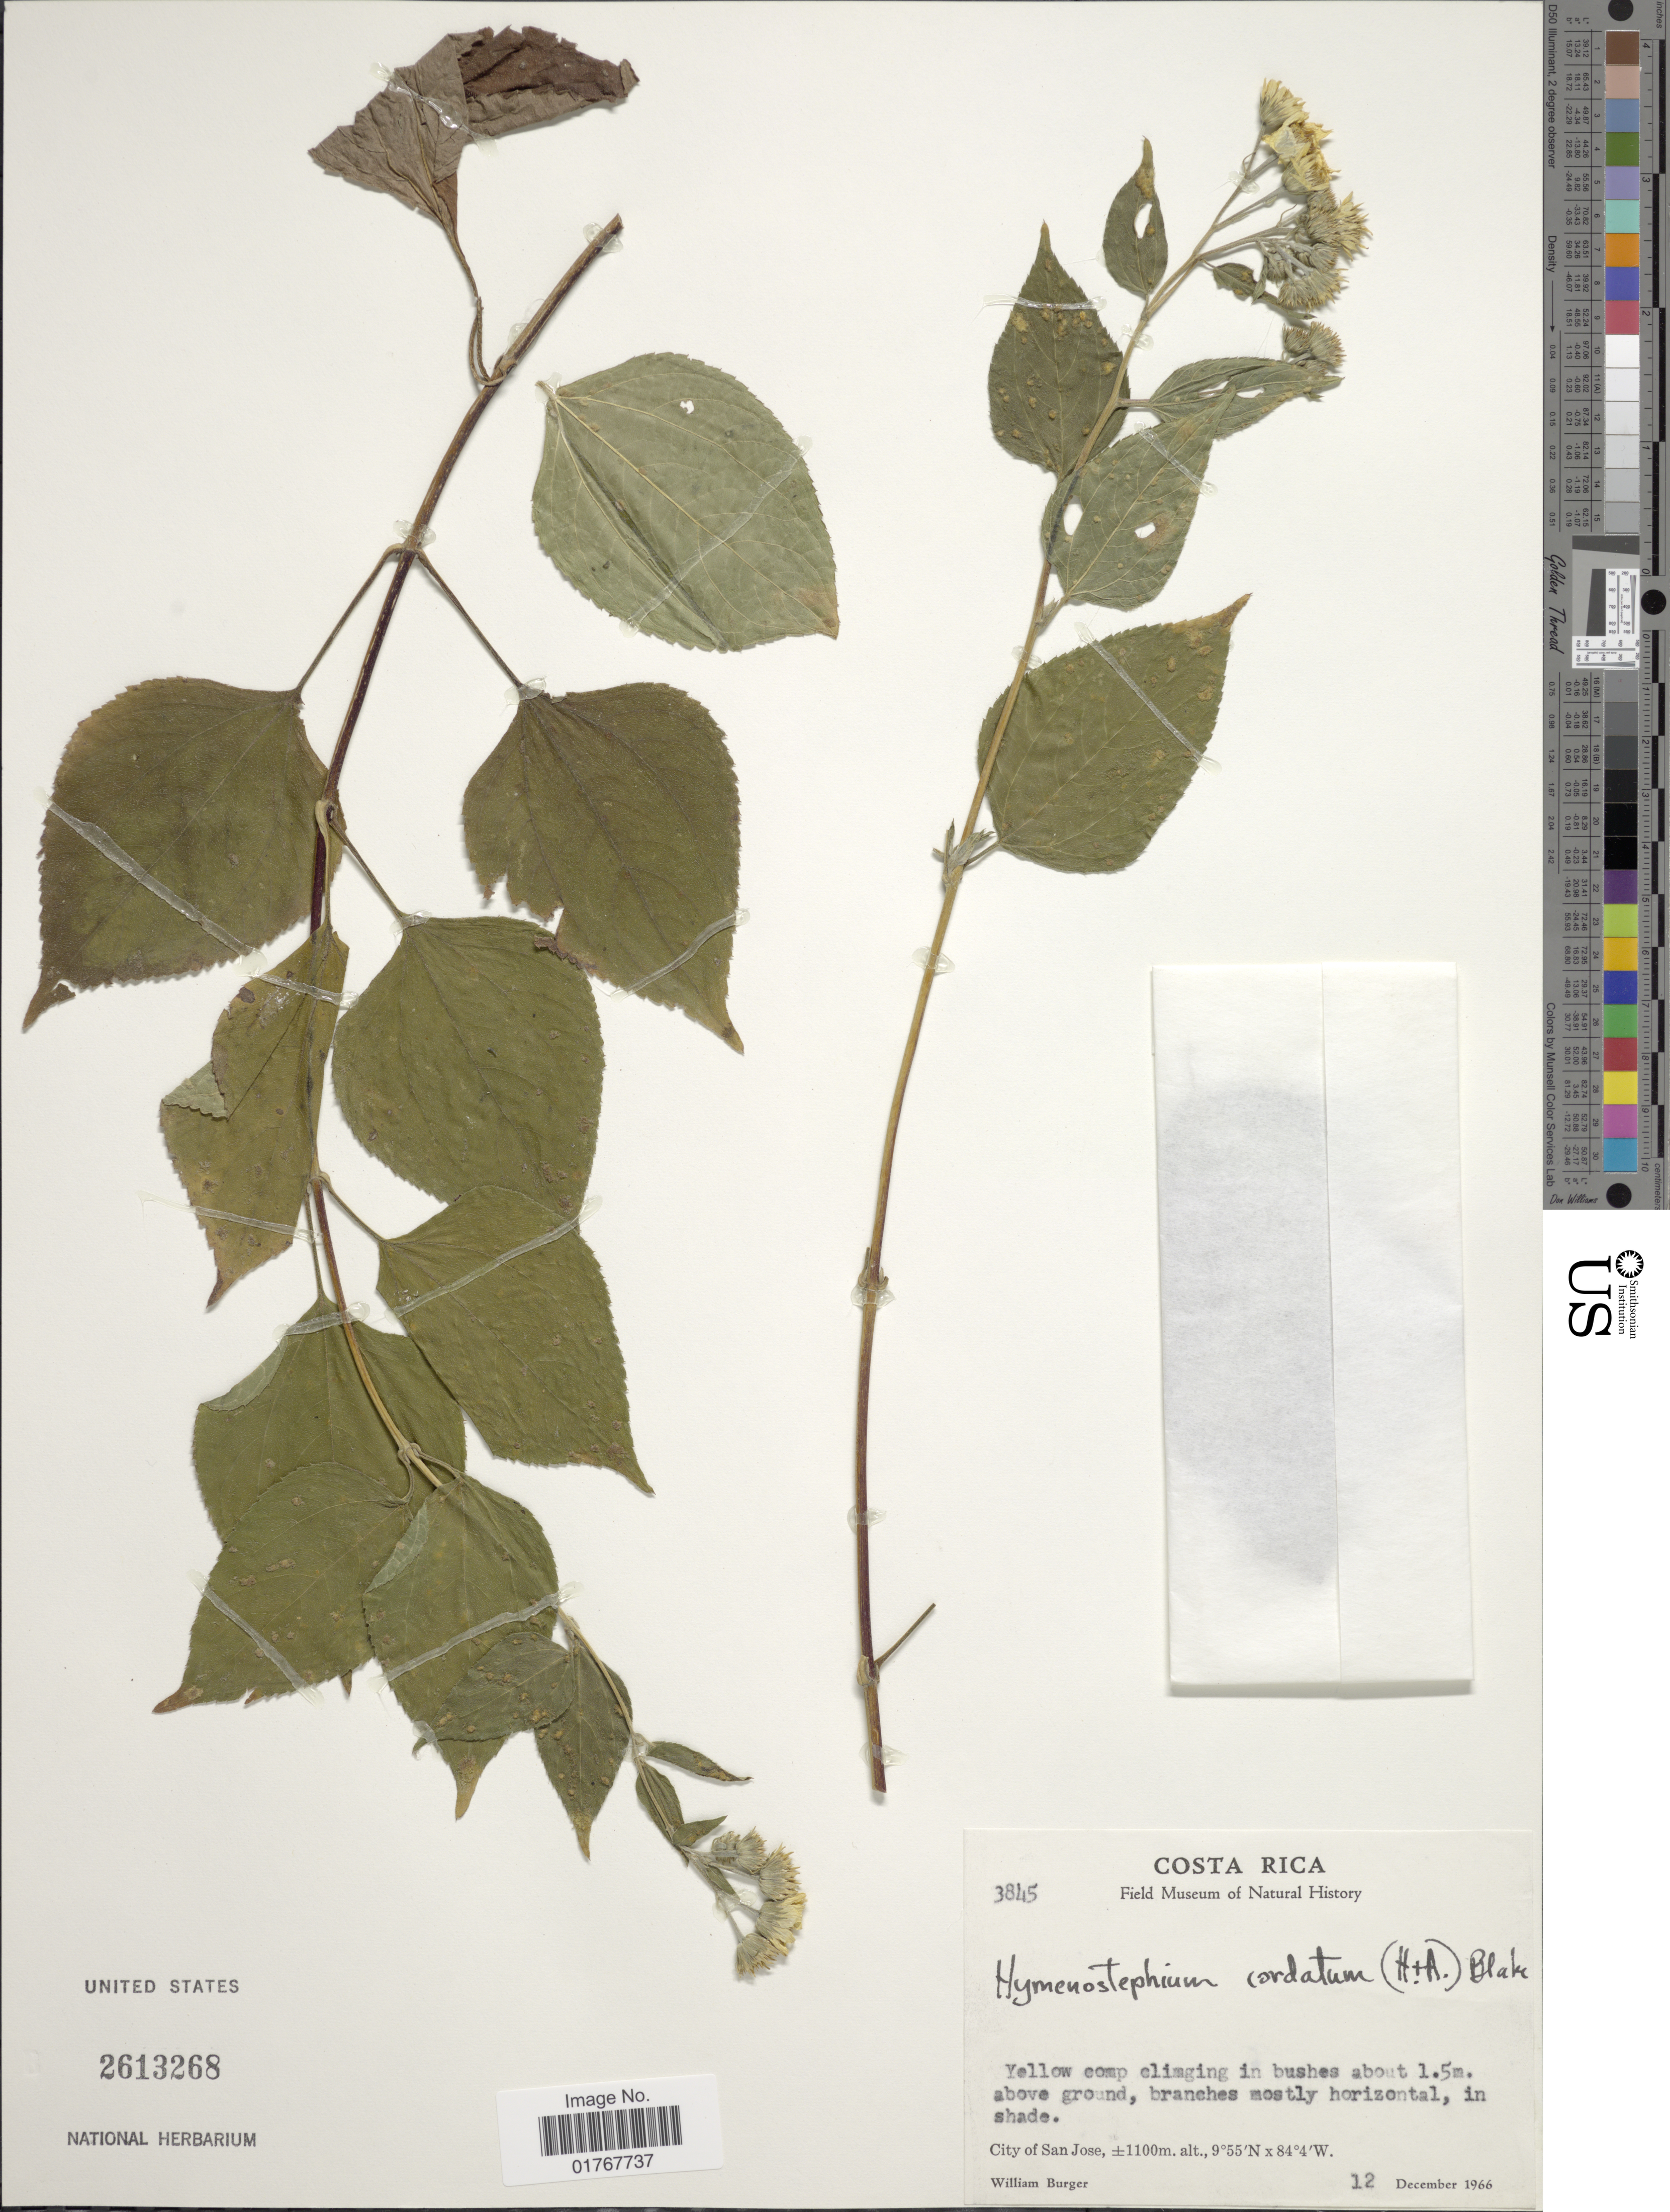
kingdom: Plantae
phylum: Tracheophyta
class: Magnoliopsida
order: Asterales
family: Asteraceae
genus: Viguiera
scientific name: Viguiera cordata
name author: (Hook. & Arn.) D'Arcy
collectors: W. Burger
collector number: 3845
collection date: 1966-12-12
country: Costa Rica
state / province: San José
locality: City of San Jose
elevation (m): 1100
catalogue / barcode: US 2613268